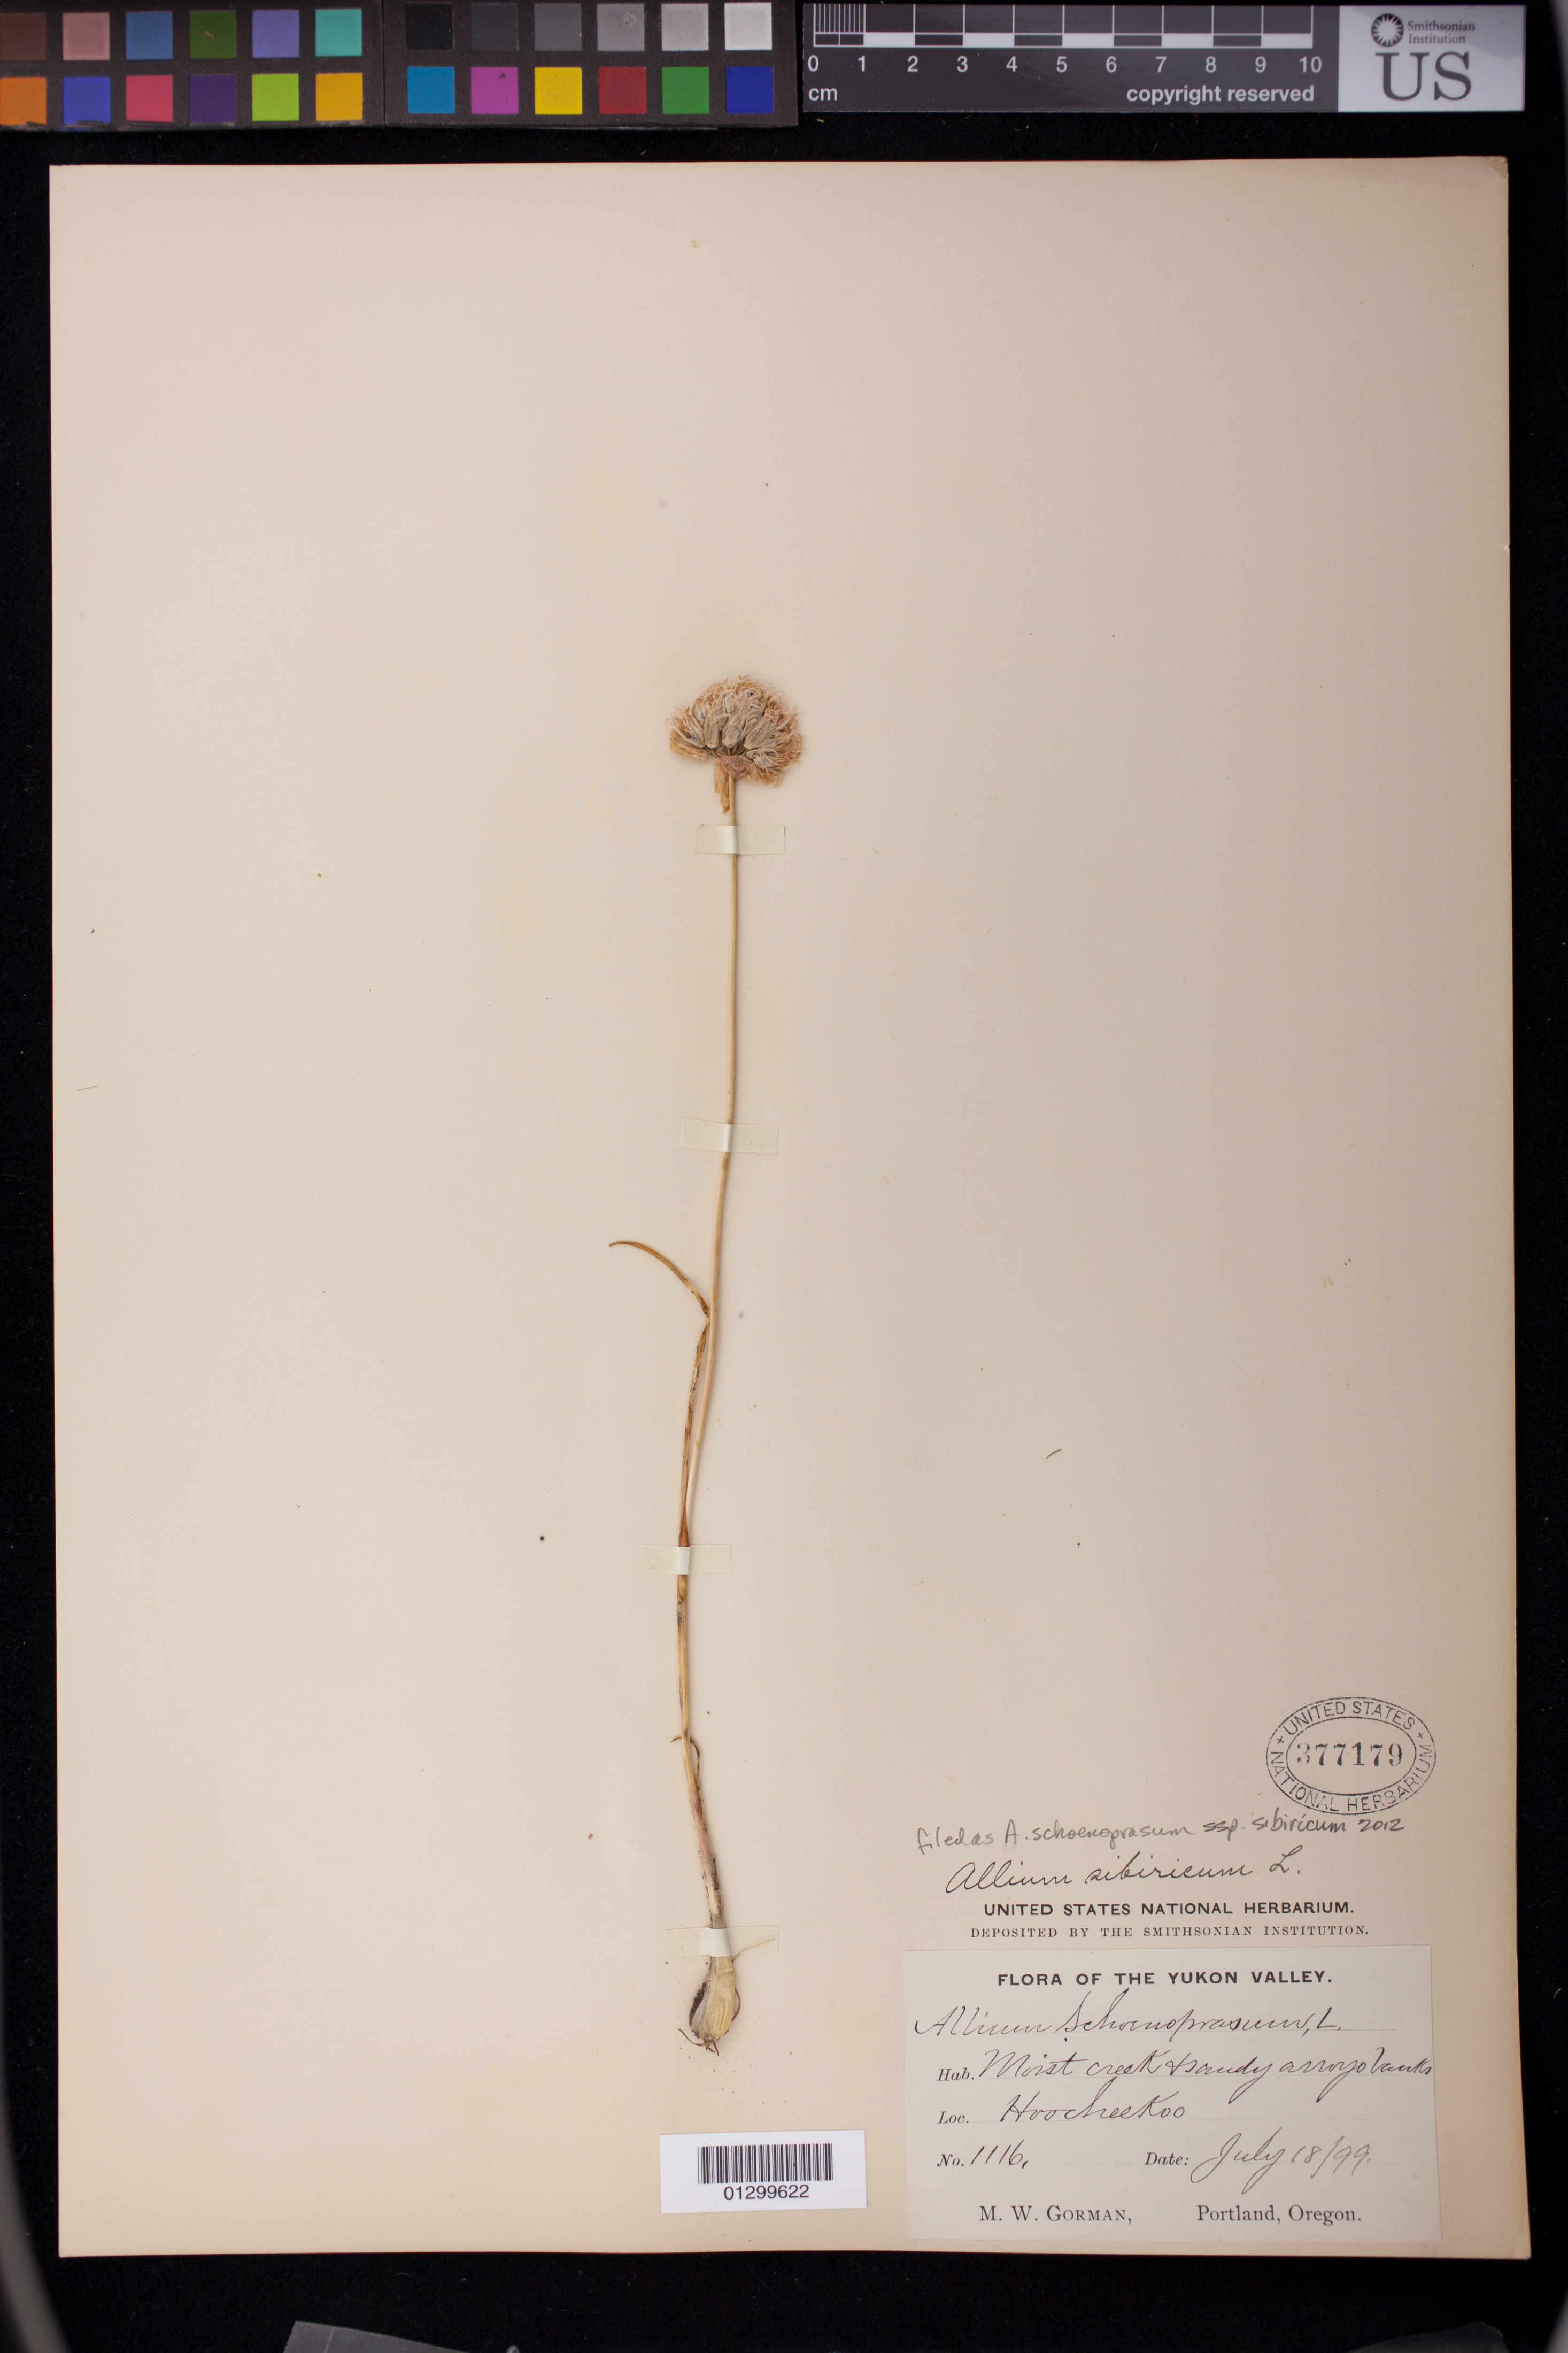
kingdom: Plantae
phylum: Tracheophyta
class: Liliopsida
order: Asparagales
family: Amaryllidaceae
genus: Allium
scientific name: Allium schoenoprasum subsp. sibiricum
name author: (L.) Syme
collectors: M. W. Gorman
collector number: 1116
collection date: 1899-07-18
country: Canada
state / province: Yukon Territory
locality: Hoochekoo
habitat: Moist creek and shady arroyo banks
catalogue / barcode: US 377179